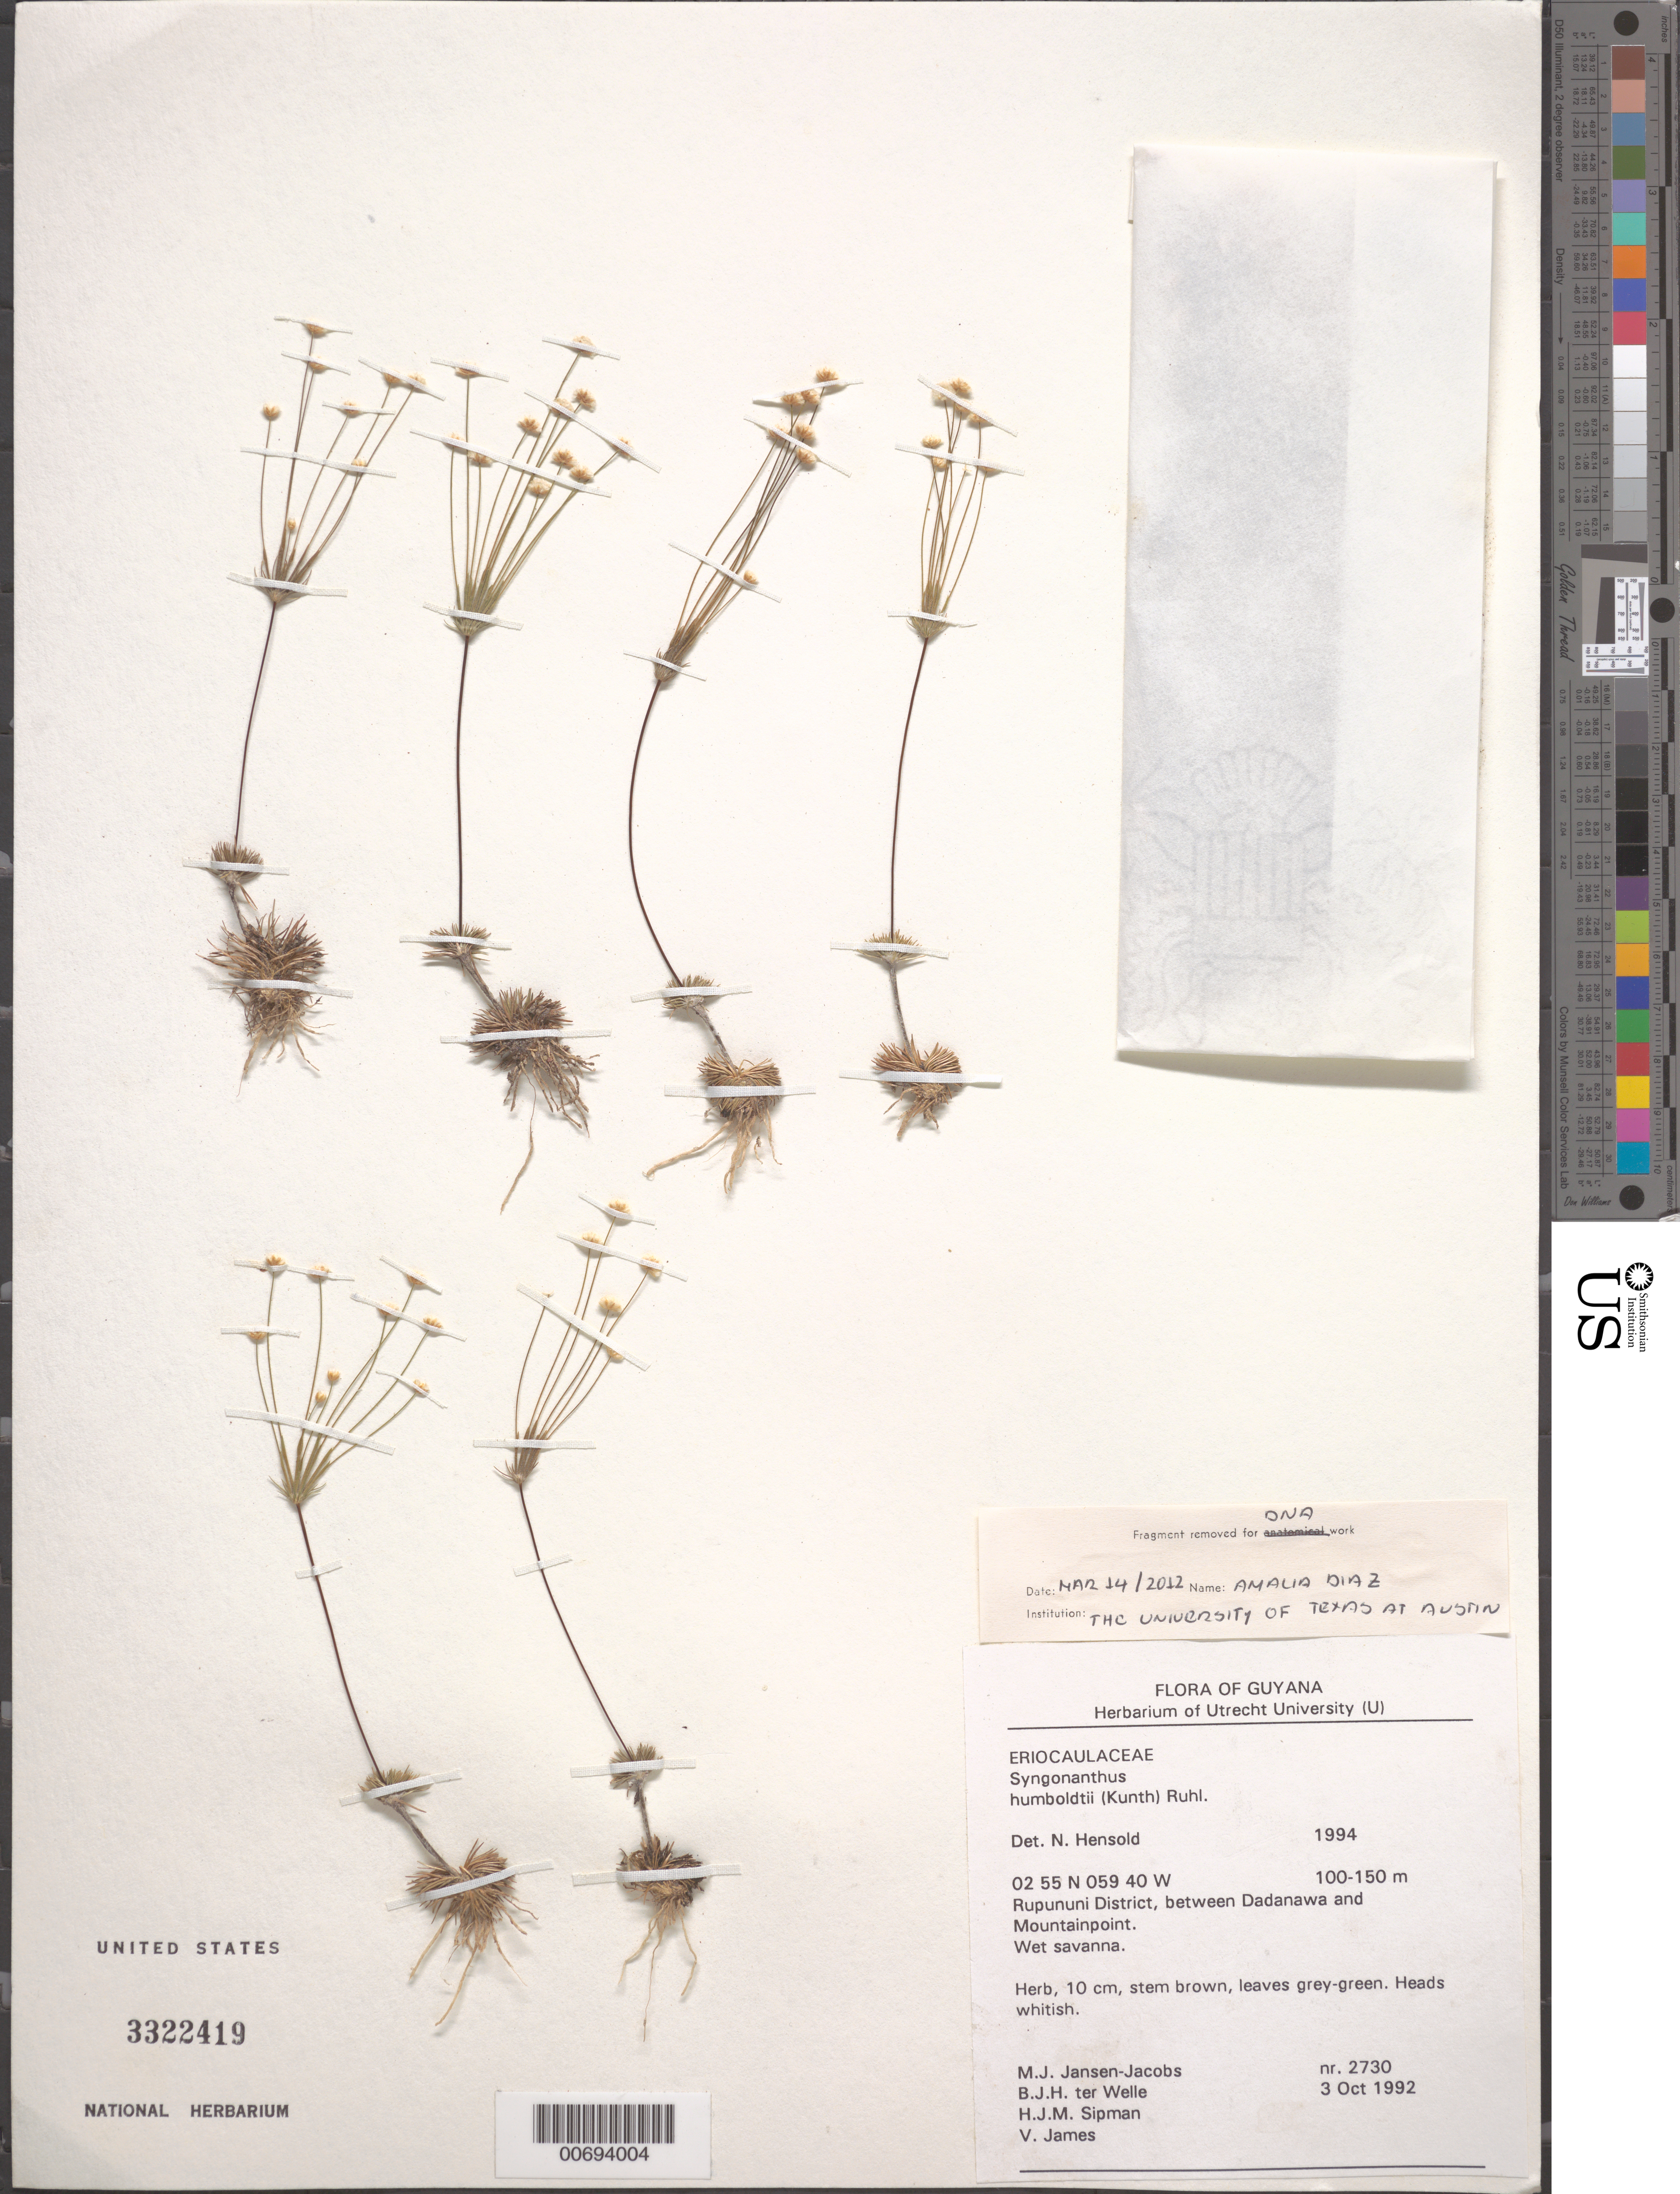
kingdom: Plantae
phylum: Tracheophyta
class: Liliopsida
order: Poales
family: Eriocaulaceae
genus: Syngonanthus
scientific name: Syngonanthus humboldtii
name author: (Kunth) Ruhland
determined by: Hensold, N.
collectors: M. J. Jansen-Jacobs, B. Welle, H. J. M. Sipman & V. James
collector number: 2730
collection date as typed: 3-Oct-92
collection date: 1992-10-03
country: Guyana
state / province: U. Takutu-U. Essequibo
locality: Rupununi District, between Dadanawa and Mountainpoint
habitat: Wet savanna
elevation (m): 100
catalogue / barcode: US 3322419